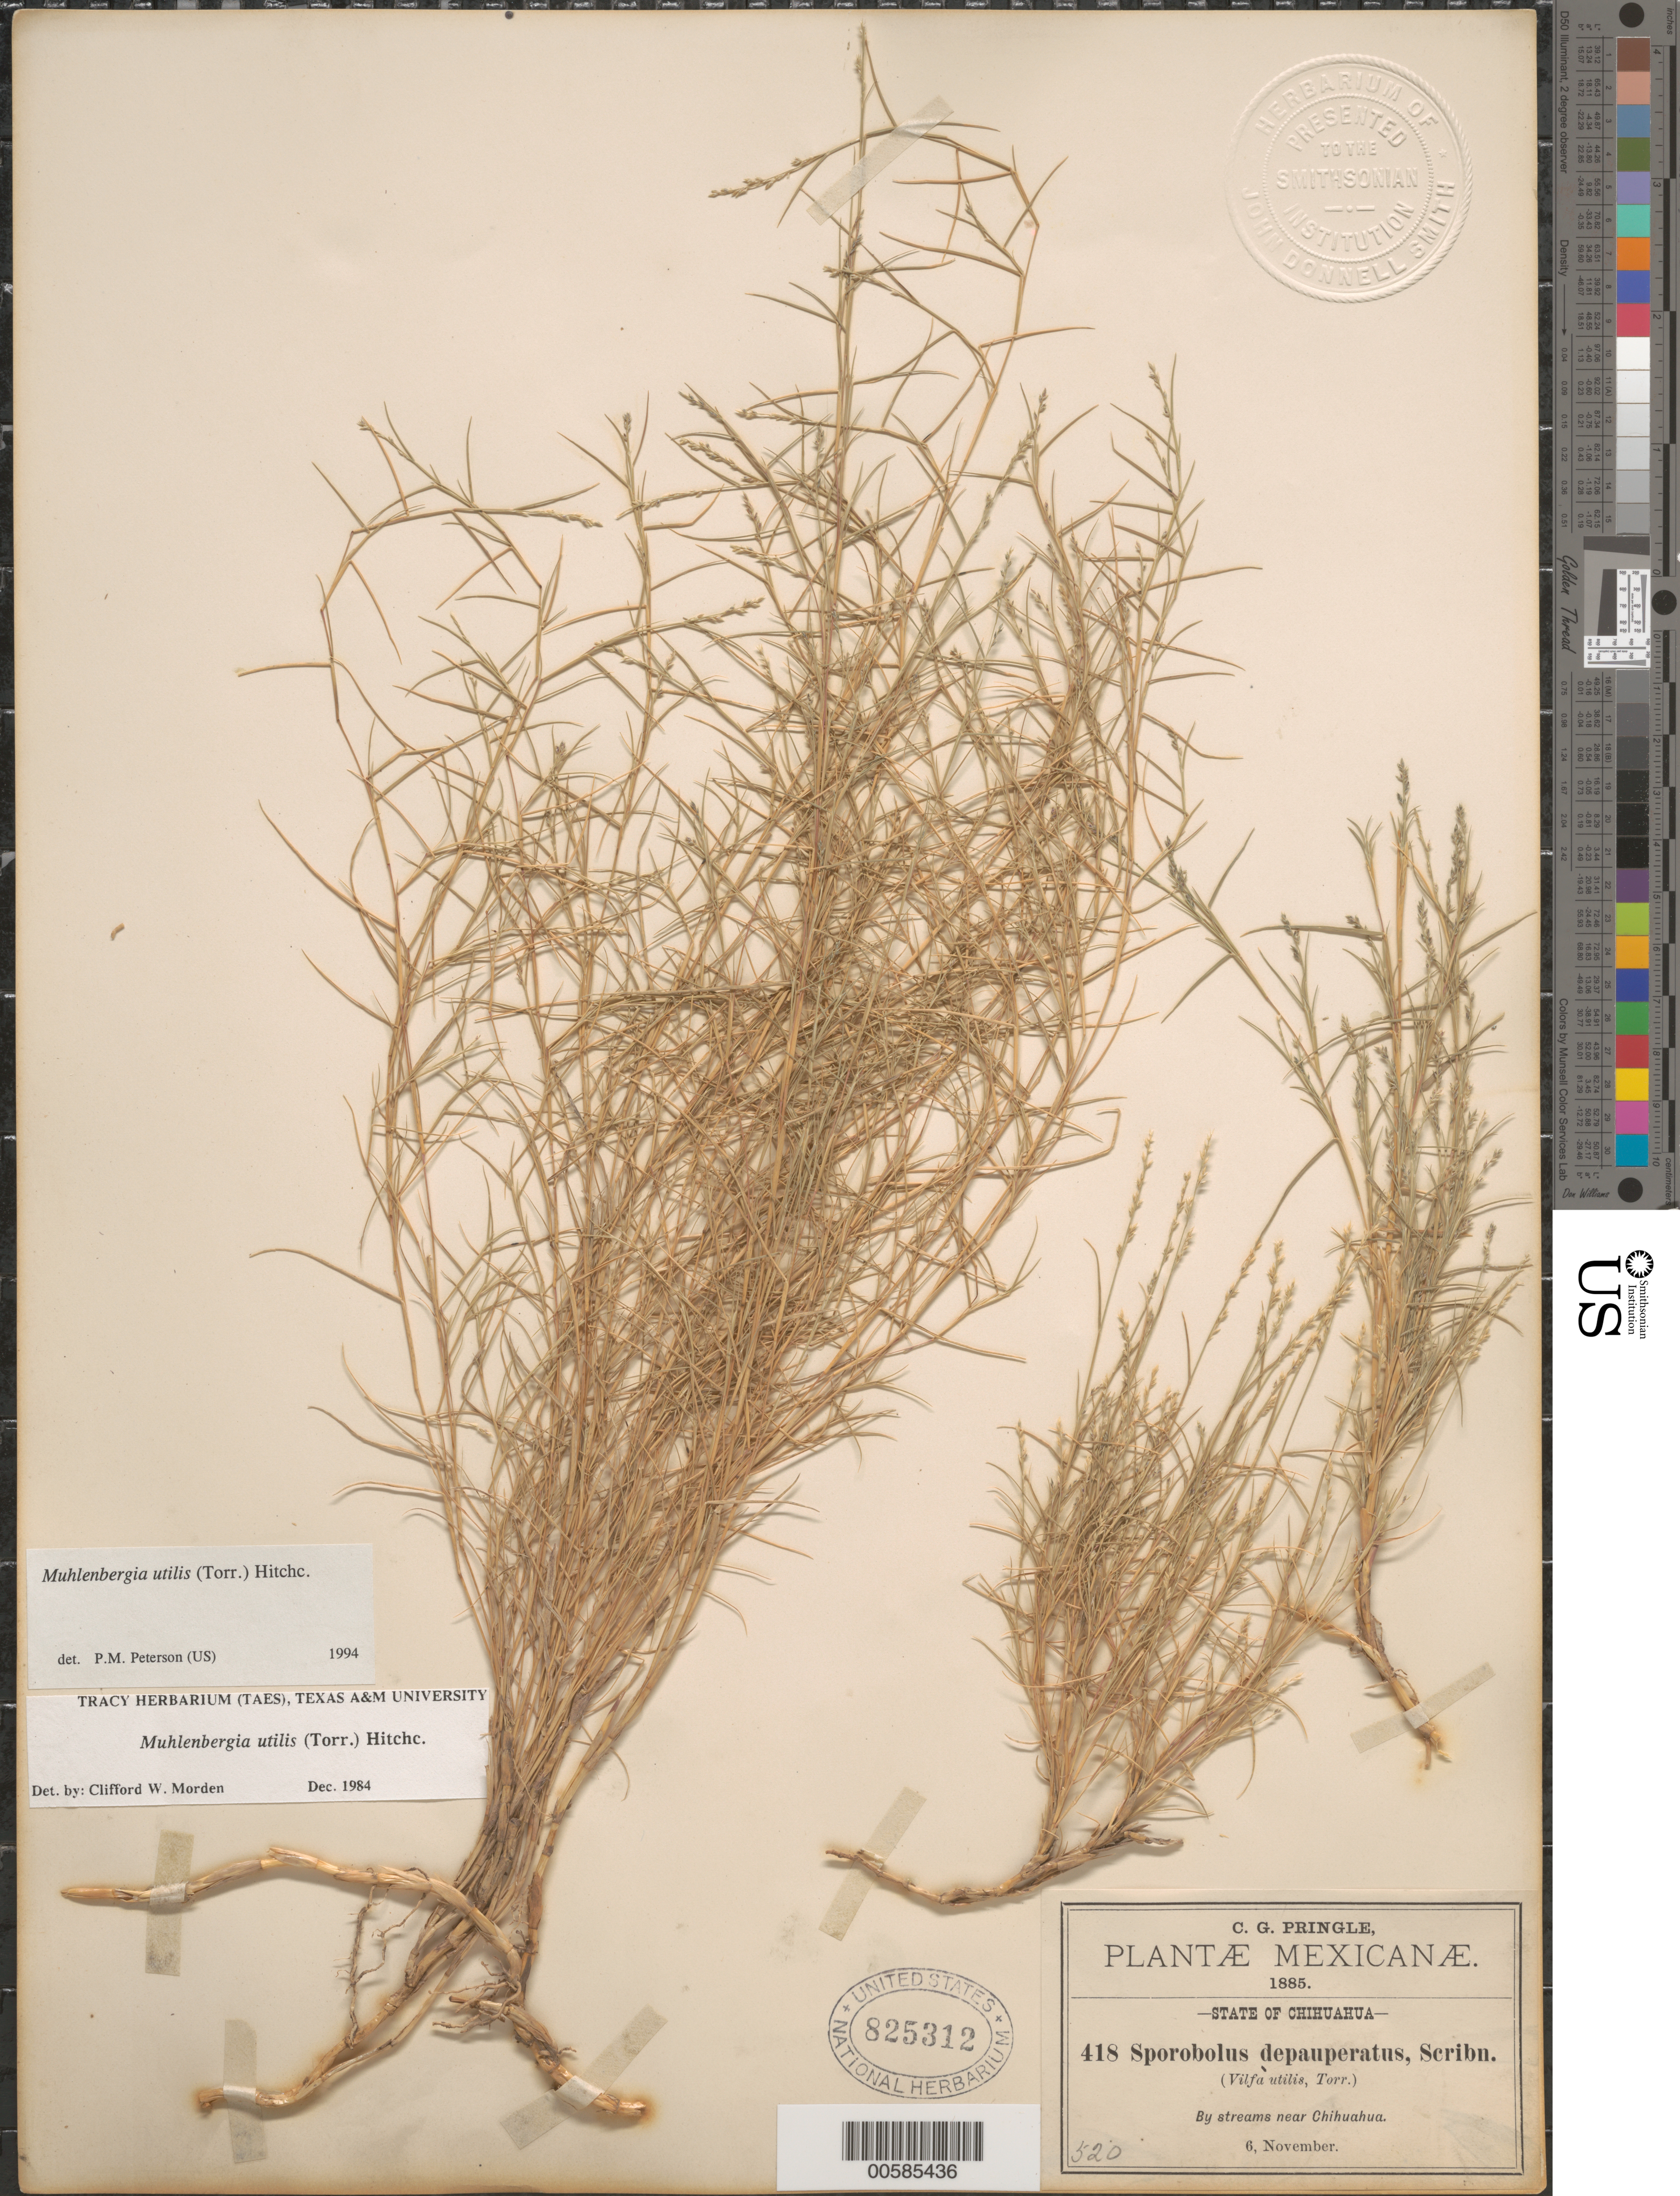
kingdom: Plantae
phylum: Tracheophyta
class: Liliopsida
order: Poales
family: Poaceae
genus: Muhlenbergia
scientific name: Muhlenbergia utilis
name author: (Torr.) Hitchc.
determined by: Peterson, Paul M., (BOT), Smithsonian Institution - National Museum of Natural History (UNITED STATES)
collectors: C. G. Pringle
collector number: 418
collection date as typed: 6 Nov 1885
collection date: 1885-11-06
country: Mexico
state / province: Chihuahua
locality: Near Chihuahua.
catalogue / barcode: US 825312